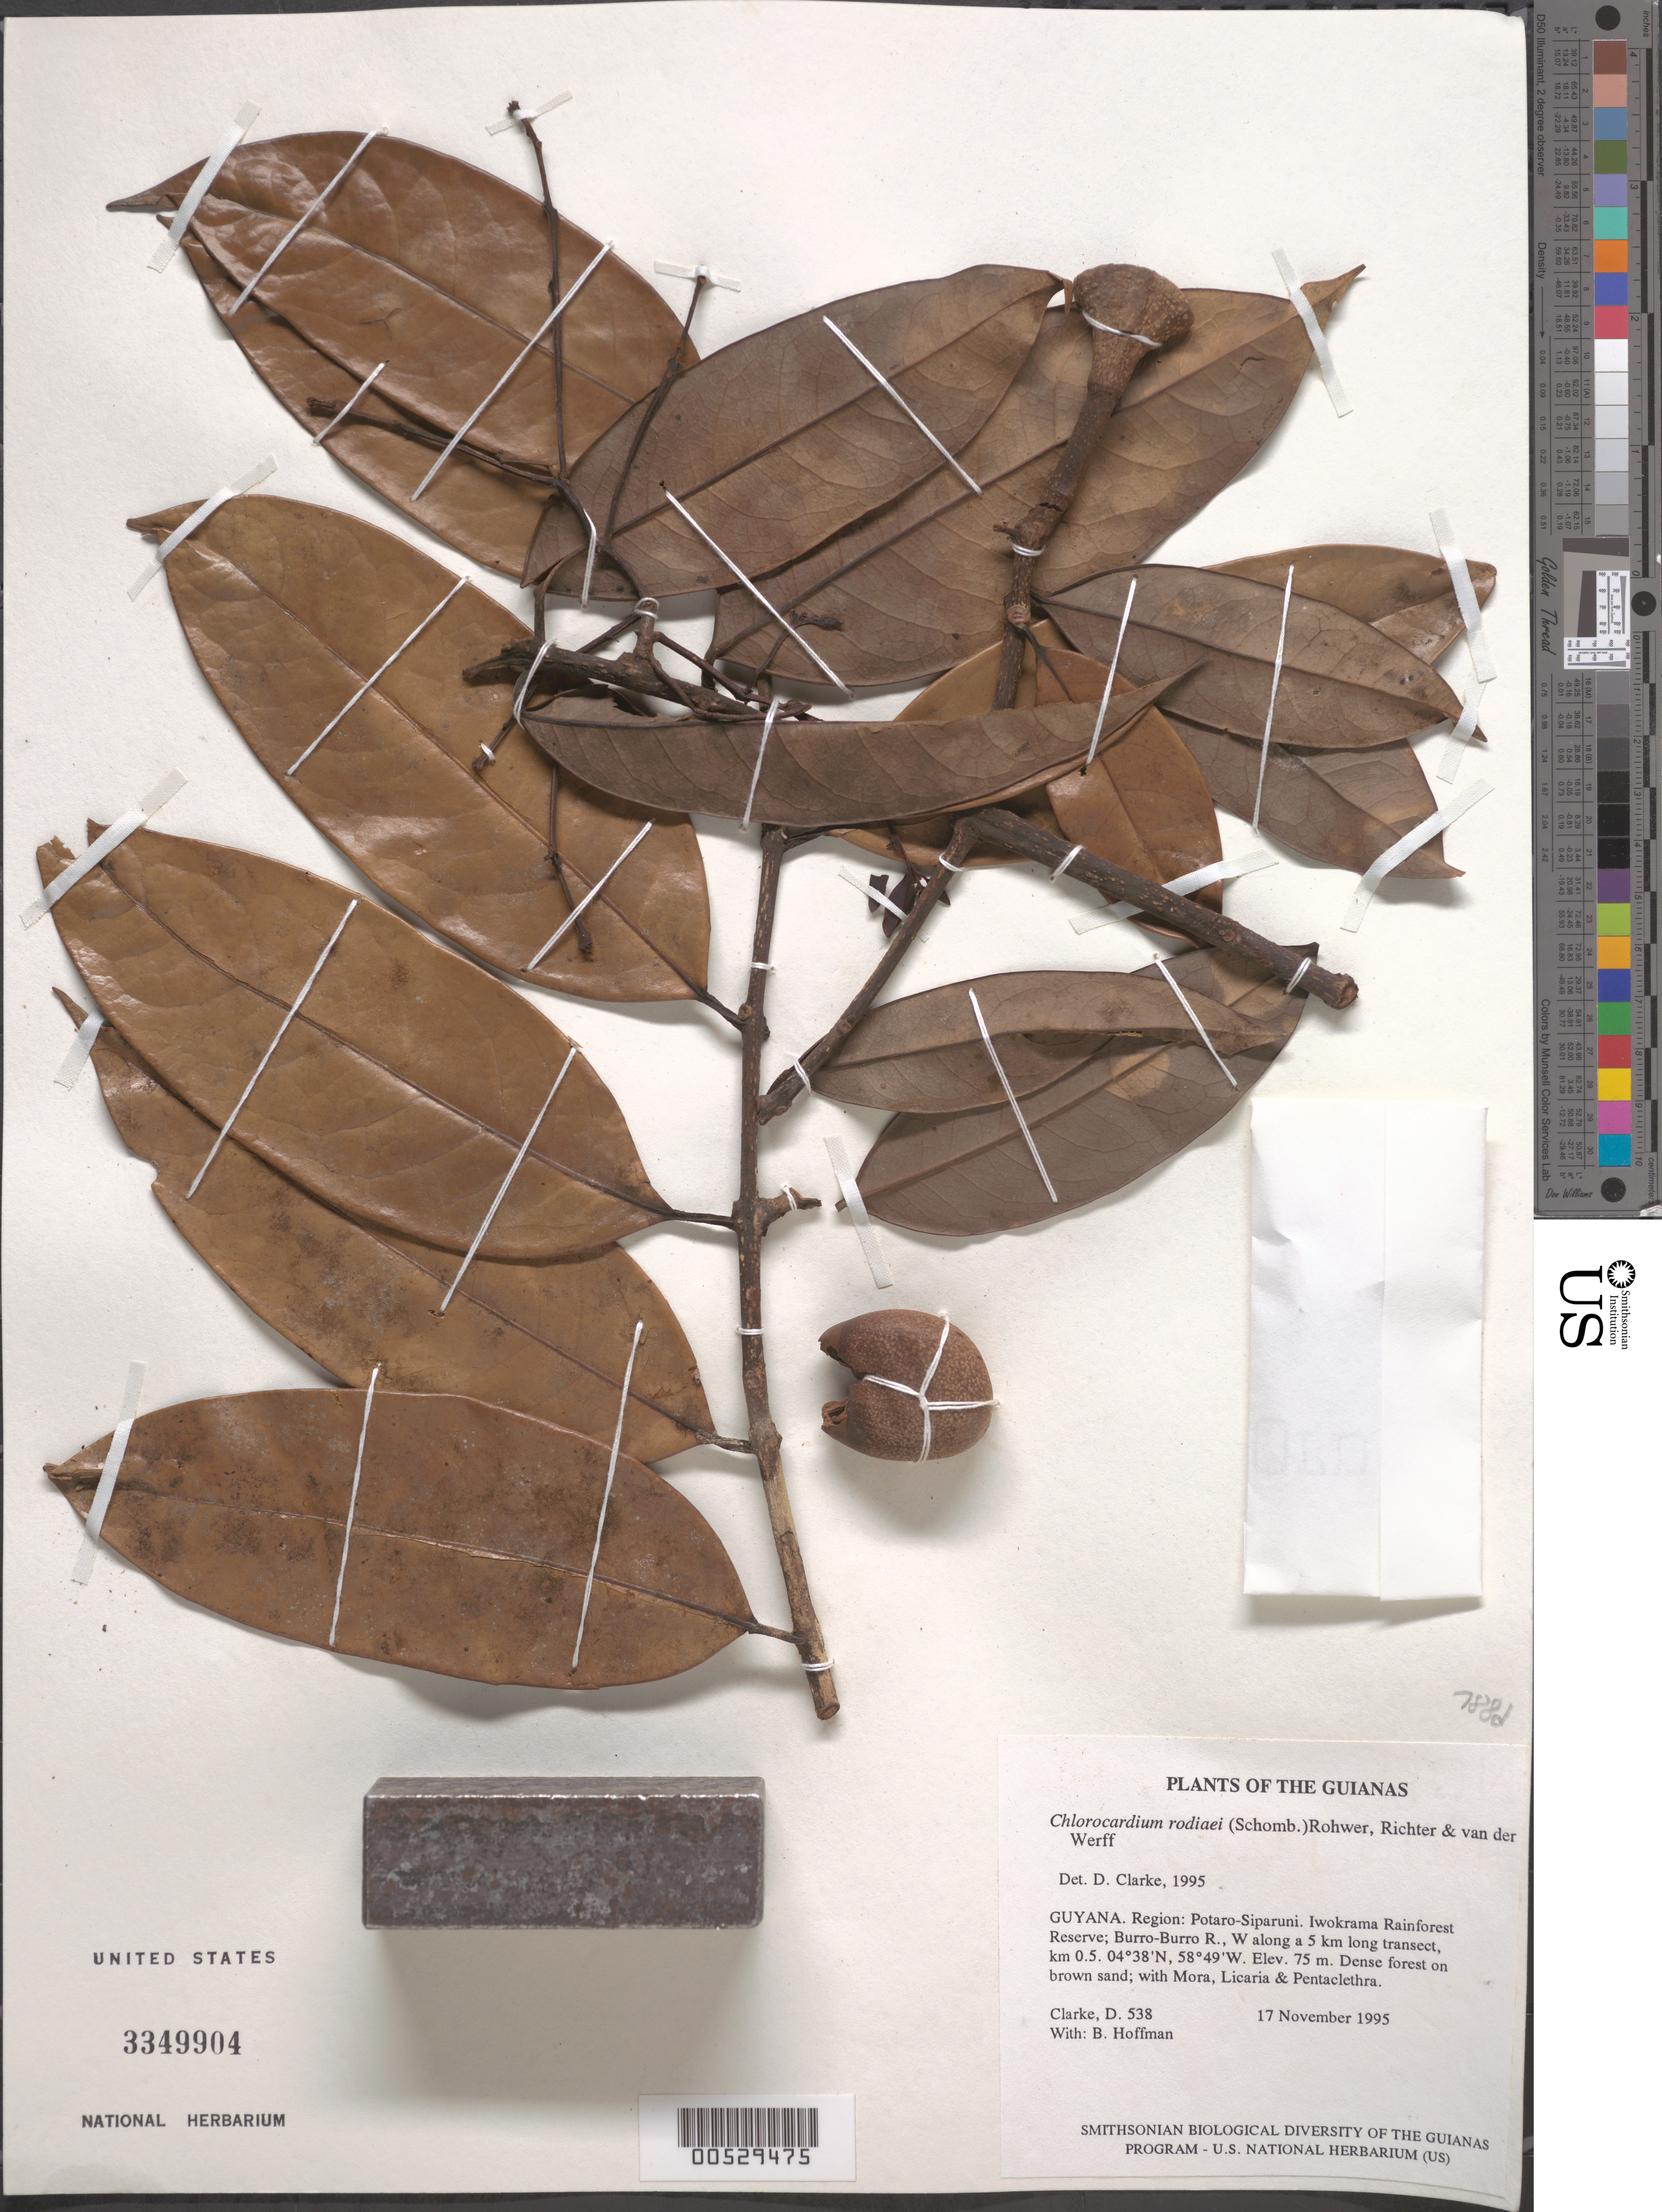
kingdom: Plantae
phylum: Tracheophyta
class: Magnoliopsida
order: Laurales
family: Lauraceae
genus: Chlorocardium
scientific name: Chlorocardium rodiei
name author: (R.H. Schomb.) Rohwer et al.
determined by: van der Werff, H., (MO), Missouri Botanical Garden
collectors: H. D. Clarke & B. Hoffman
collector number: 538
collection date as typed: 17 November 1995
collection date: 1995-11-17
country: Guyana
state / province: Potaro-Siparuni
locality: Iwokrama Rainforest Reserve; Burro-Burro R., W along a 5 km long transect, km 0.5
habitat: Dense forest on brown sand; with Mora, Licaria & Pentaclethra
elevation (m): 75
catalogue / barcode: US 3349904